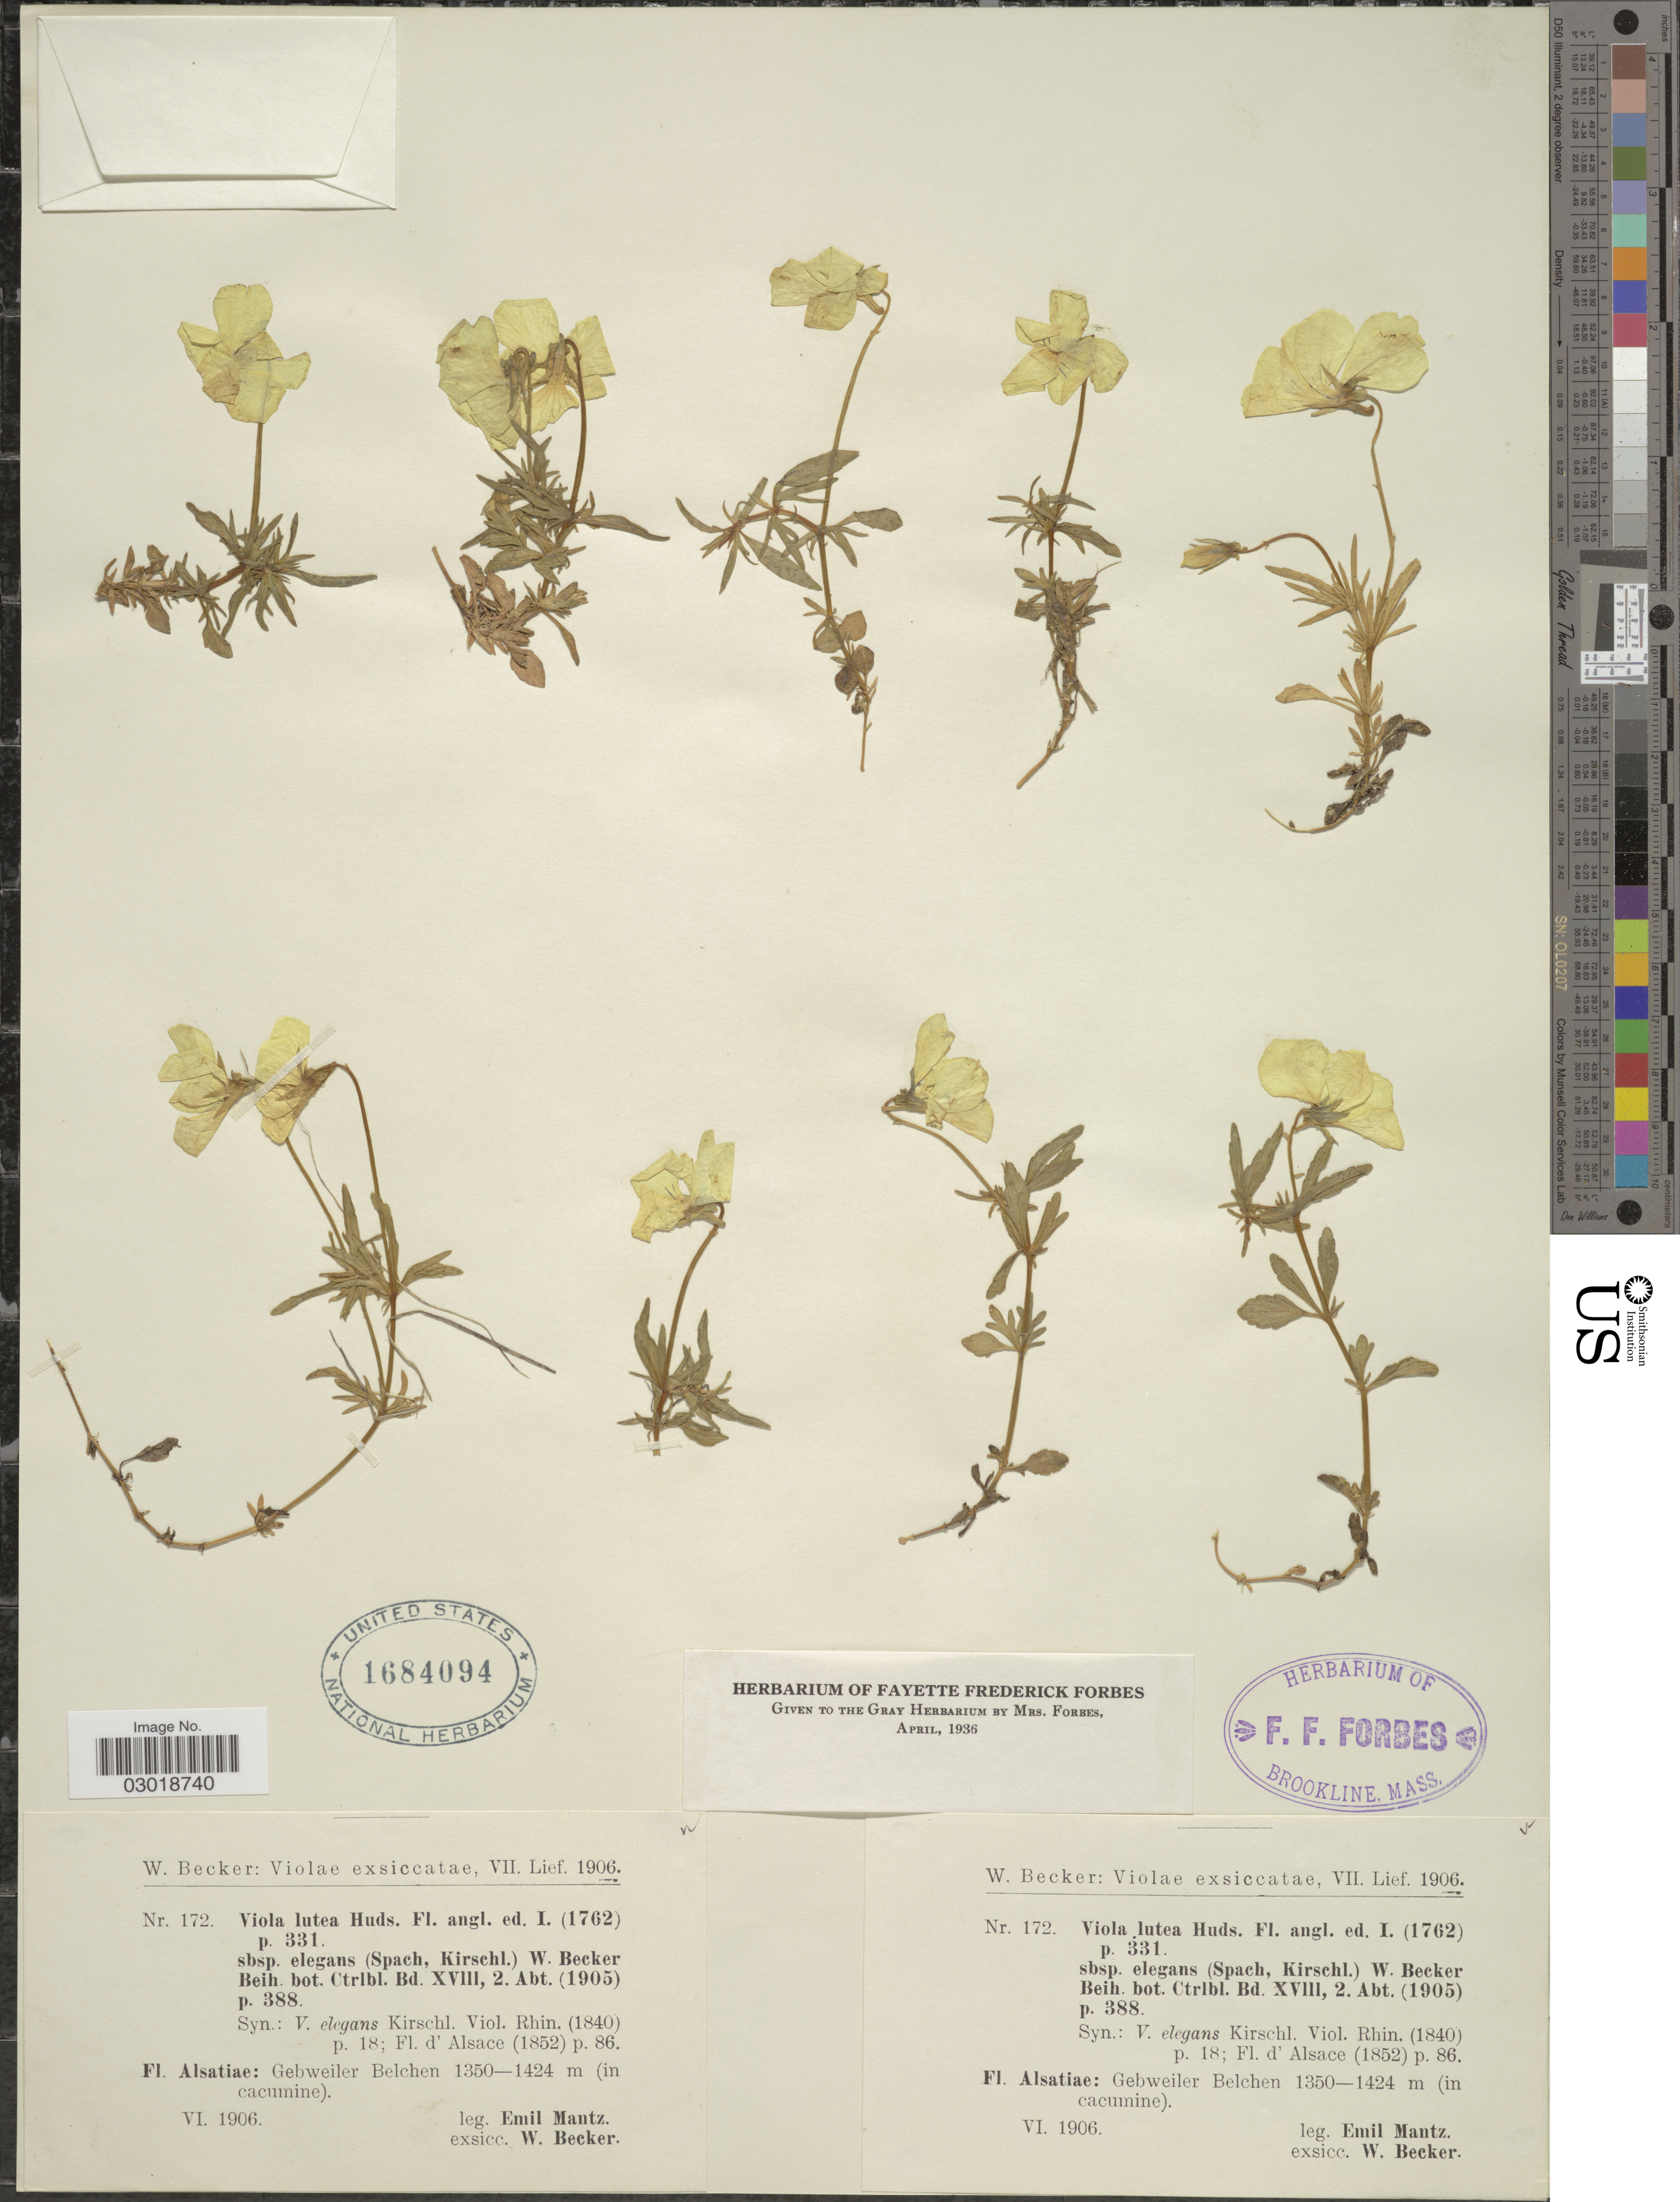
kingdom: Plantae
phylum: Tracheophyta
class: Magnoliopsida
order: Malpighiales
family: Violaceae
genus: Viola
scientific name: Viola lutea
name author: Huds.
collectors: E. Mantz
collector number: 172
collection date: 1906-06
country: France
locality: Violae, Alsatiae: Gebweiler Belchen.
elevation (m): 1350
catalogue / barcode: US 1684094